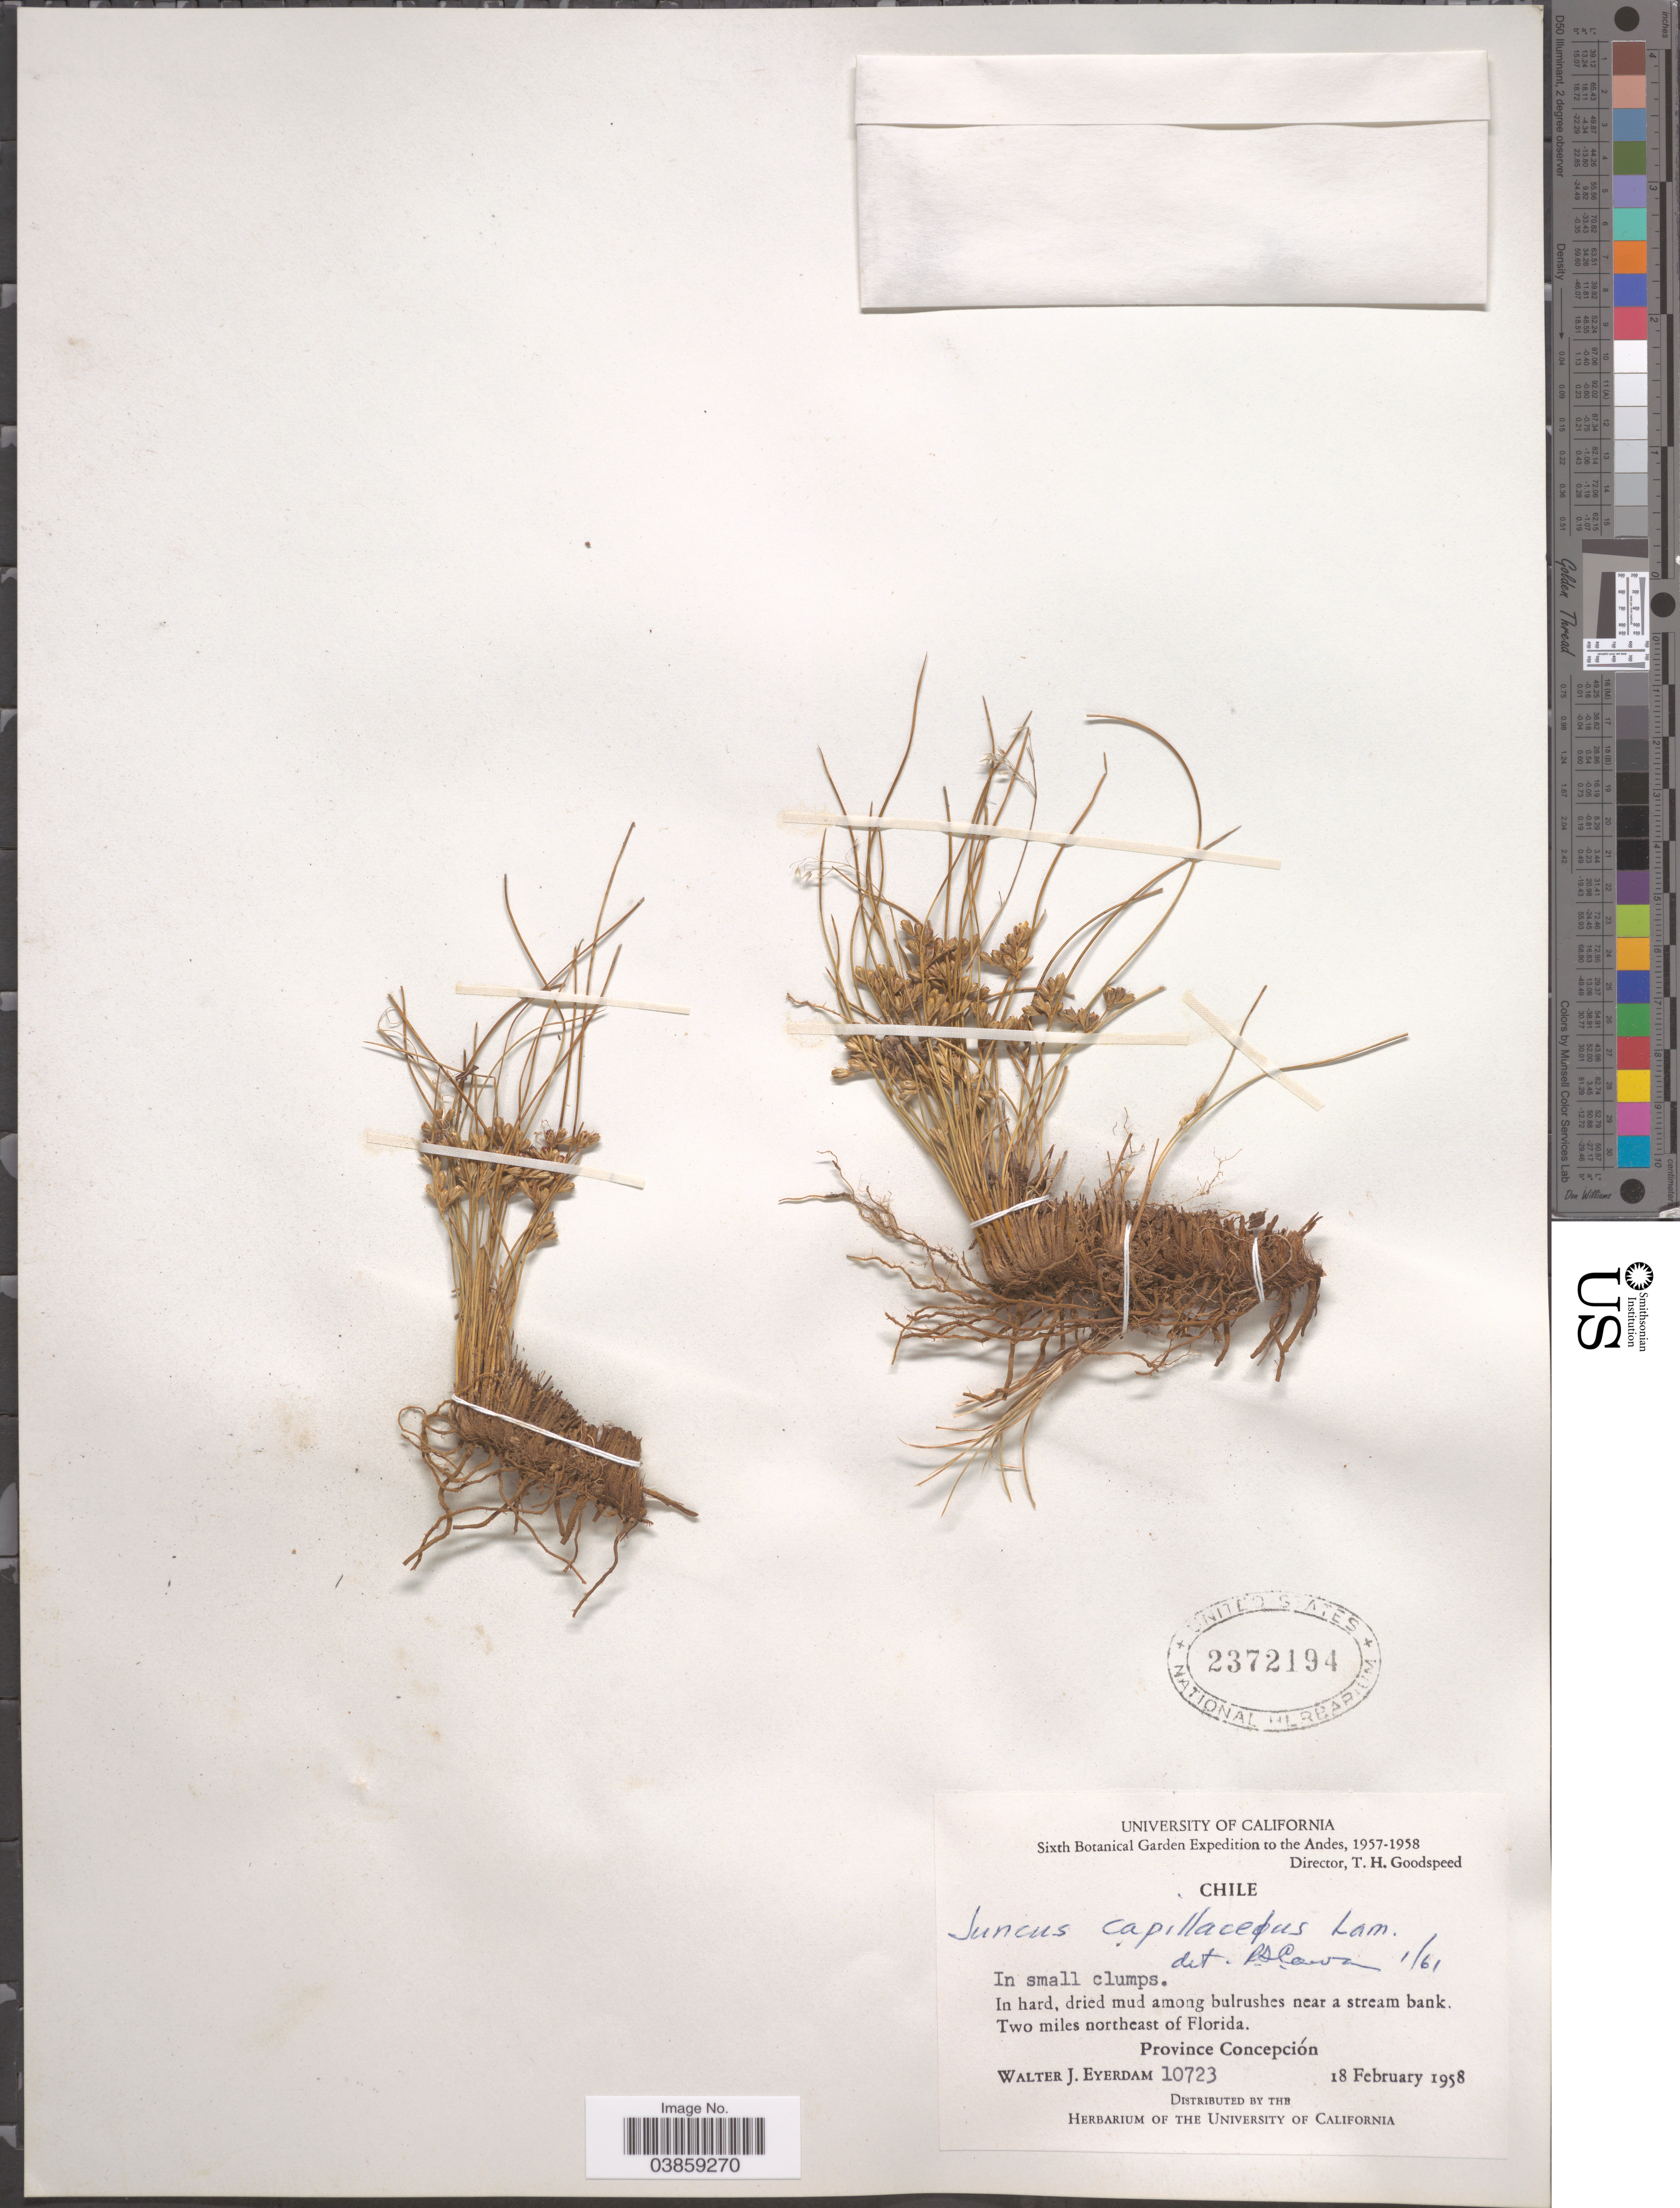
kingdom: Plantae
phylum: Tracheophyta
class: Liliopsida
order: Poales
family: Juncaceae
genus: Juncus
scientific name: Juncus capillaceus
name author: Lam.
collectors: W. J. Eyerdam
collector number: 10723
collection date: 1958-02-18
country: Chile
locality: The Andes. In hard, dried mud among bulrushes near a stream bank. Two miles northeast of Florida. Province Concepción.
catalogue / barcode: US 2372194